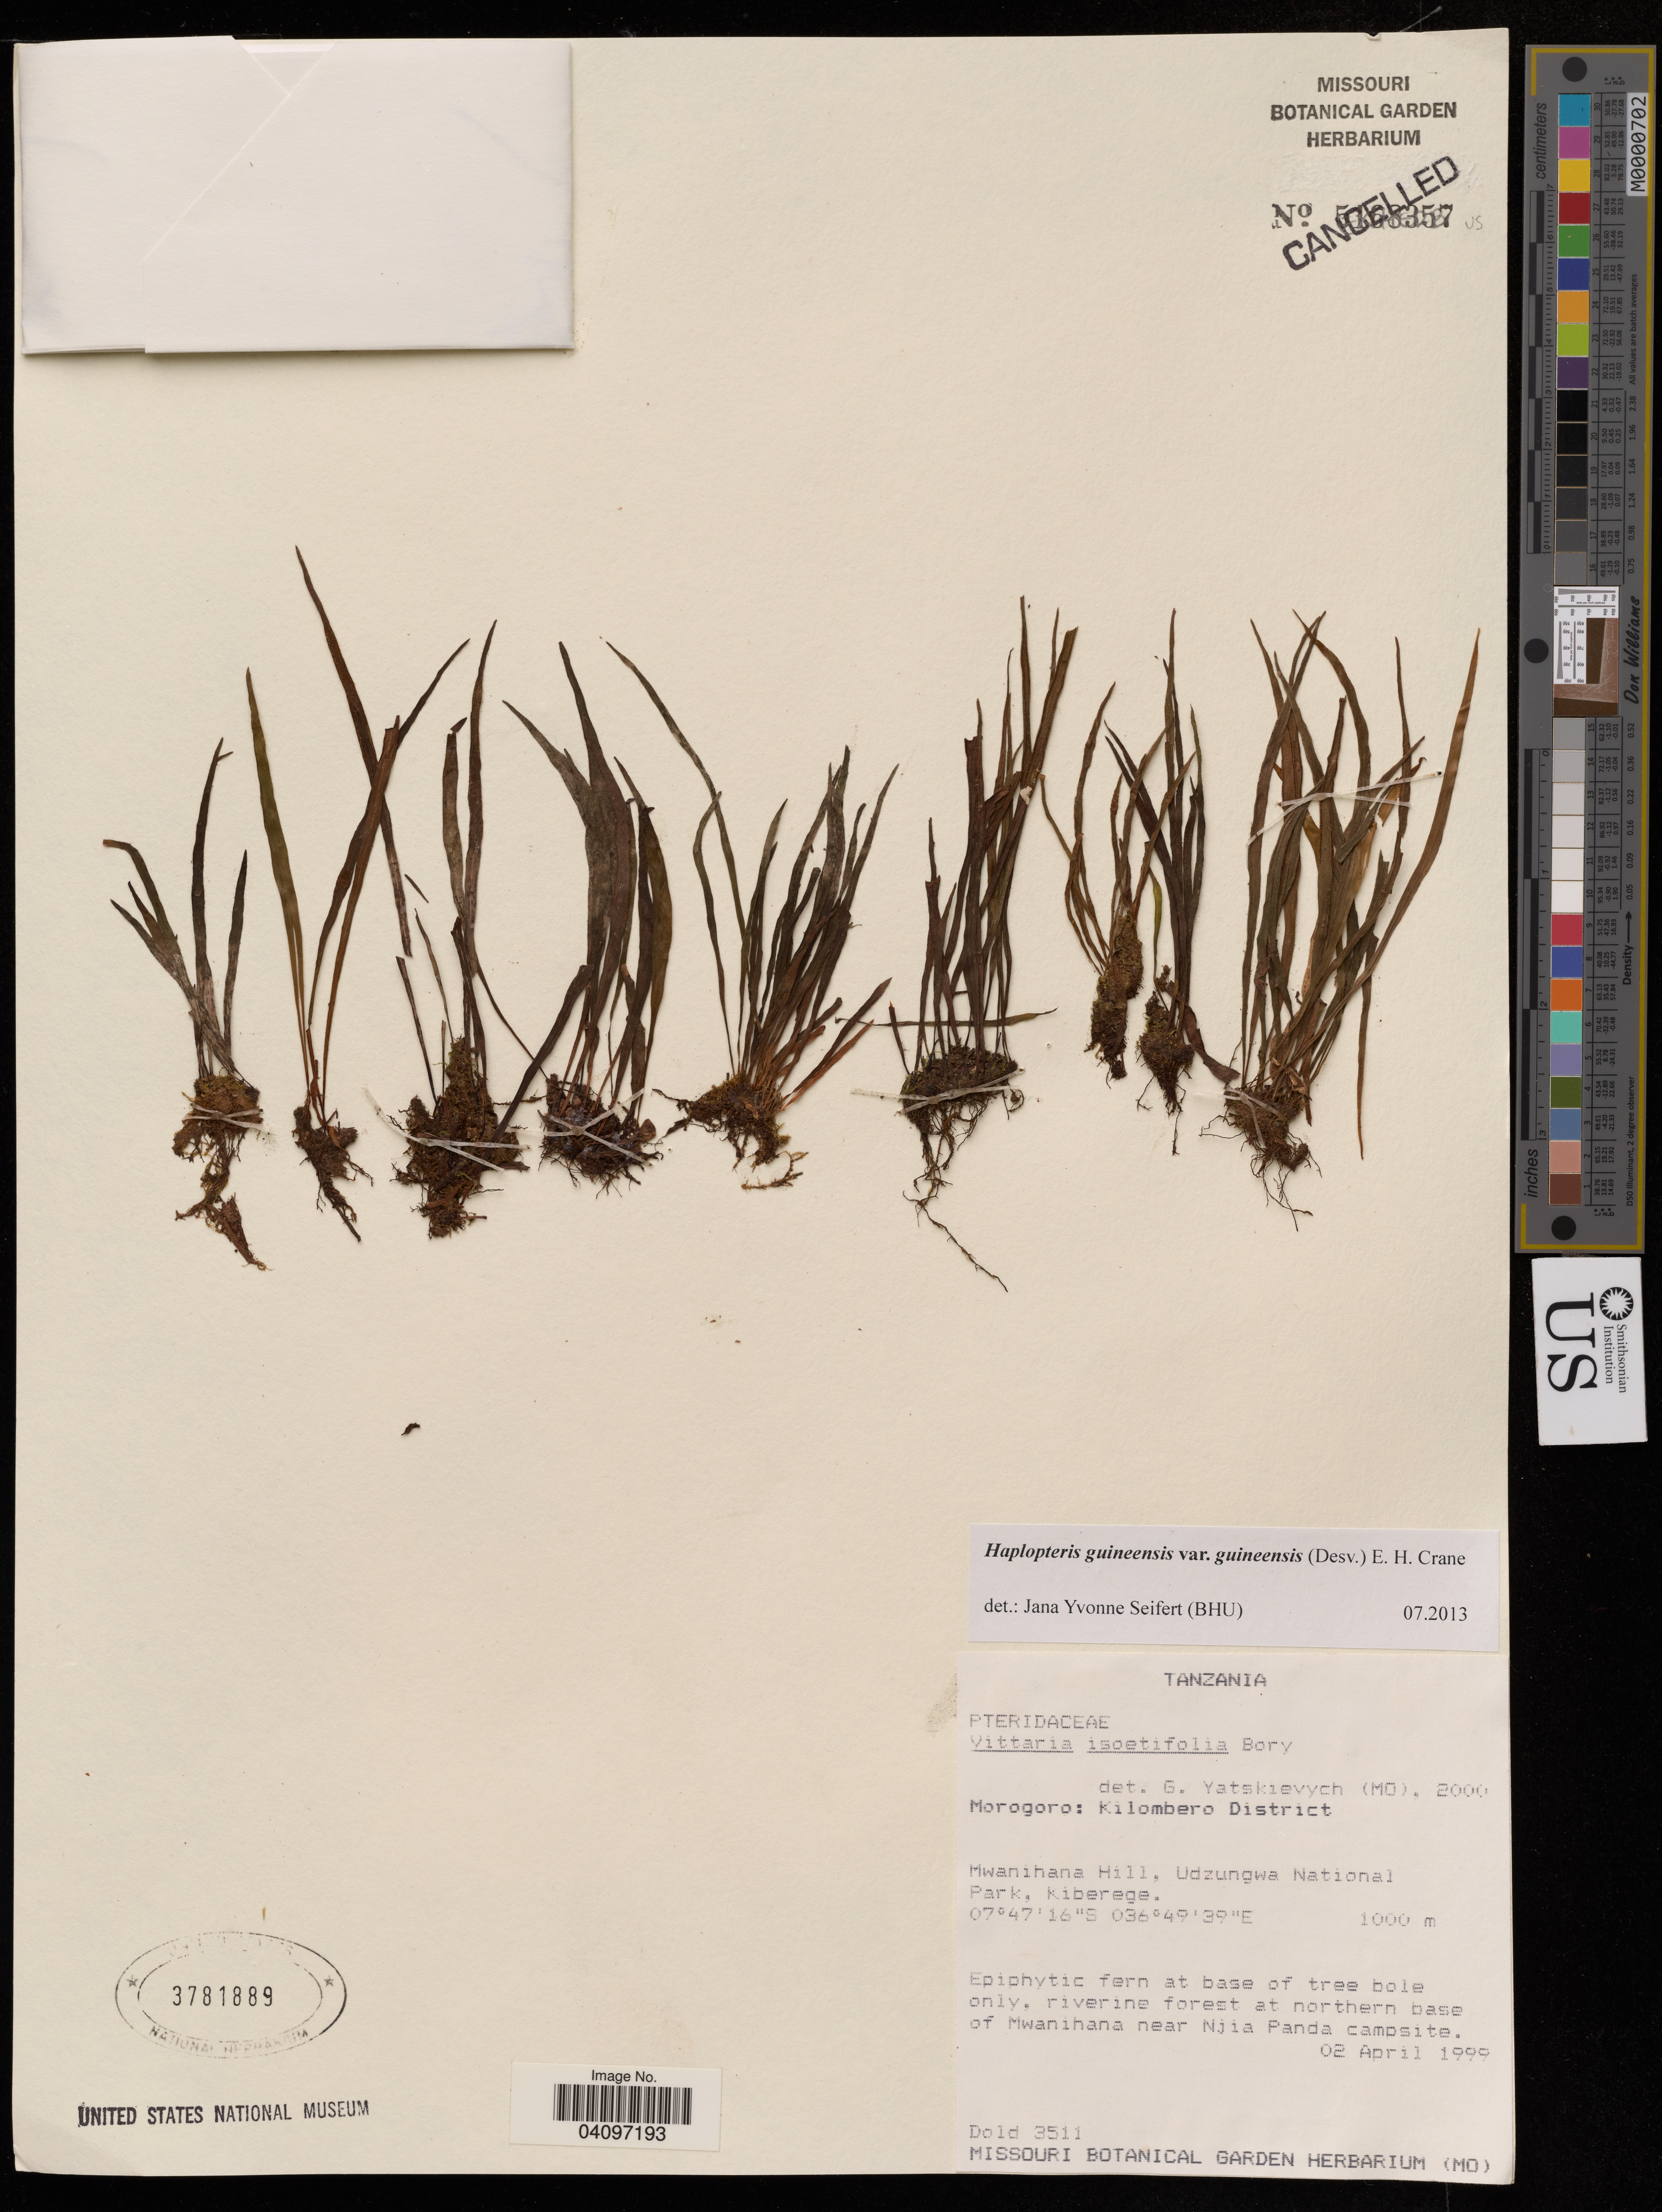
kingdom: Plantae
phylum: Tracheophyta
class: Polypodiopsida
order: Polypodiales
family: Pteridaceae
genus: Haplopteris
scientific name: Haplopteris guineensis var. guineensis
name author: (Desv.) Crane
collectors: A. P. Dold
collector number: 3511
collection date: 1999-04-02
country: Tanzania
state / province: Morogoro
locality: Kilombero District. Mwanihana Hill, Udzungwa National Park, Kiberege.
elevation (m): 1000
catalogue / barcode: US 3781889